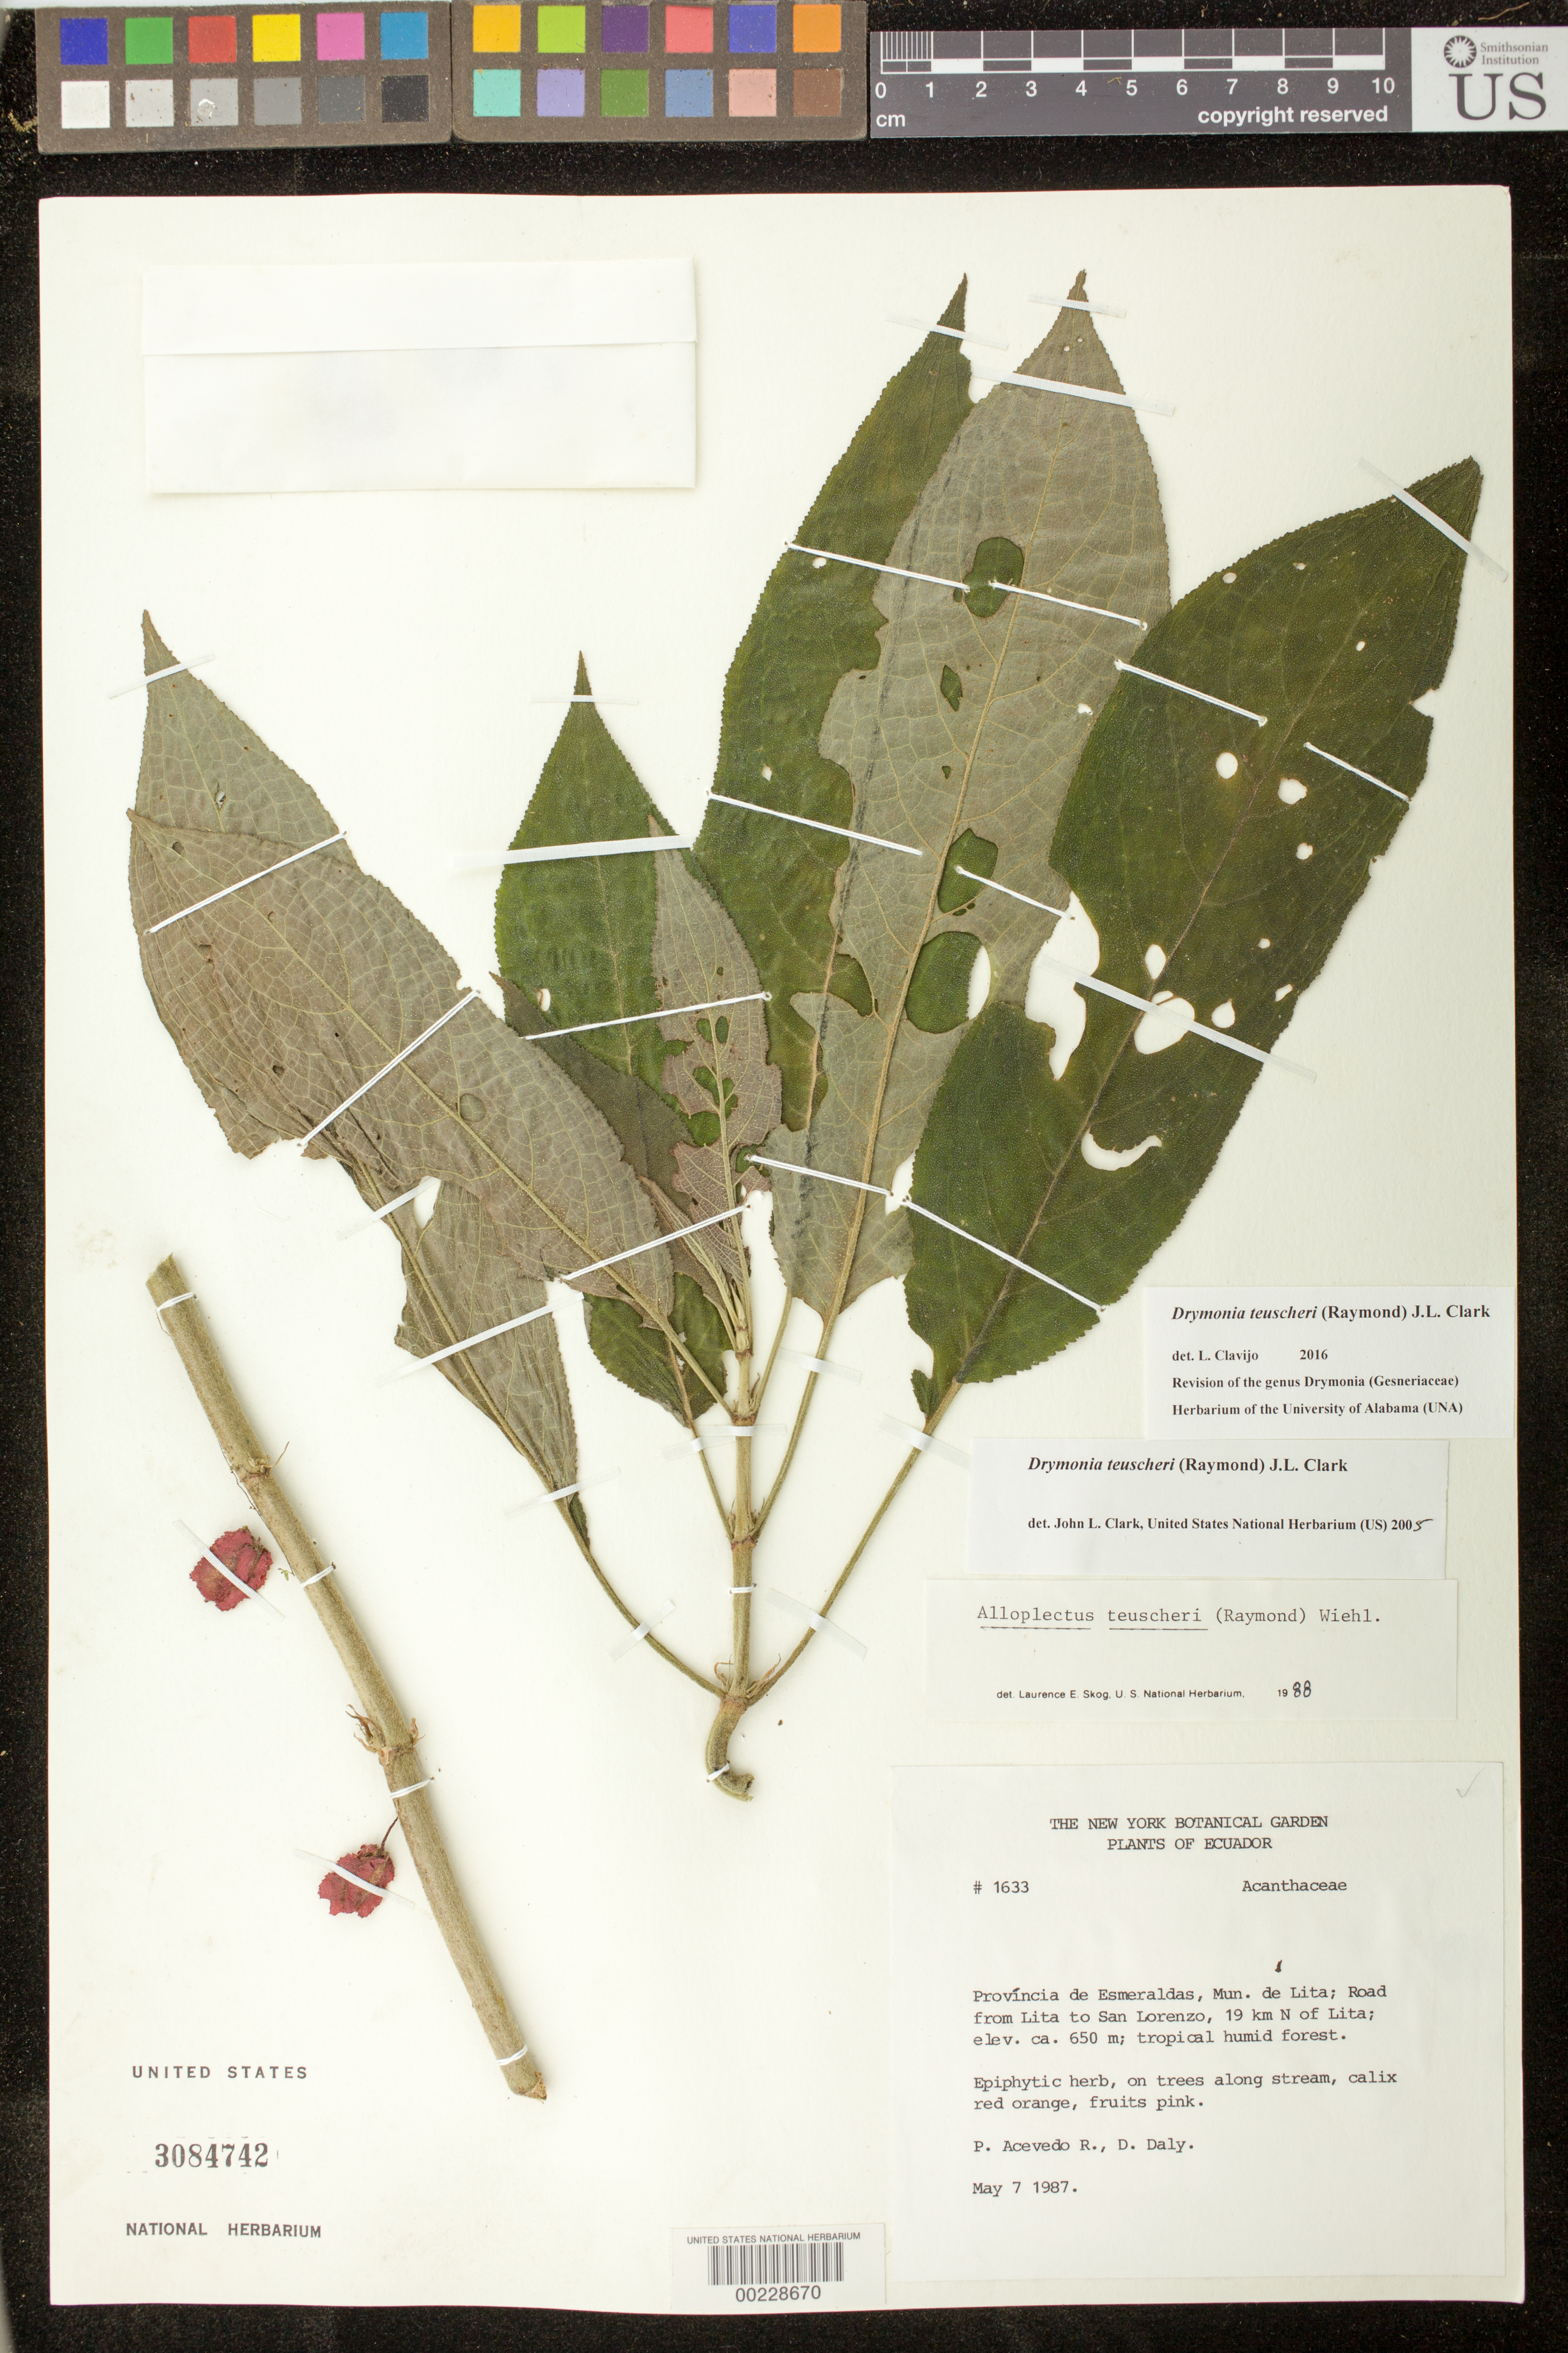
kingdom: Plantae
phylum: Tracheophyta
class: Magnoliopsida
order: Lamiales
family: Gesneriaceae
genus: Drymonia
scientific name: Drymonia teuscheri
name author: (Raymond) J.L. Clark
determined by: Clark, J. L., (SEL), The Marie Selby Botanical Garden (UNITED STATES)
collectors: P. Acevedo-Rodr. & D. C. Daly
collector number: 1633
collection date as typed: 07 May 1987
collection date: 1987-05-07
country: Ecuador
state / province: Esmeraldas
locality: Mun. of Lita, road from Lita to San Lorenzo, 19 km N of Lita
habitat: Tropical humid forest; on trees along stream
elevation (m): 650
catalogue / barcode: US 3084742